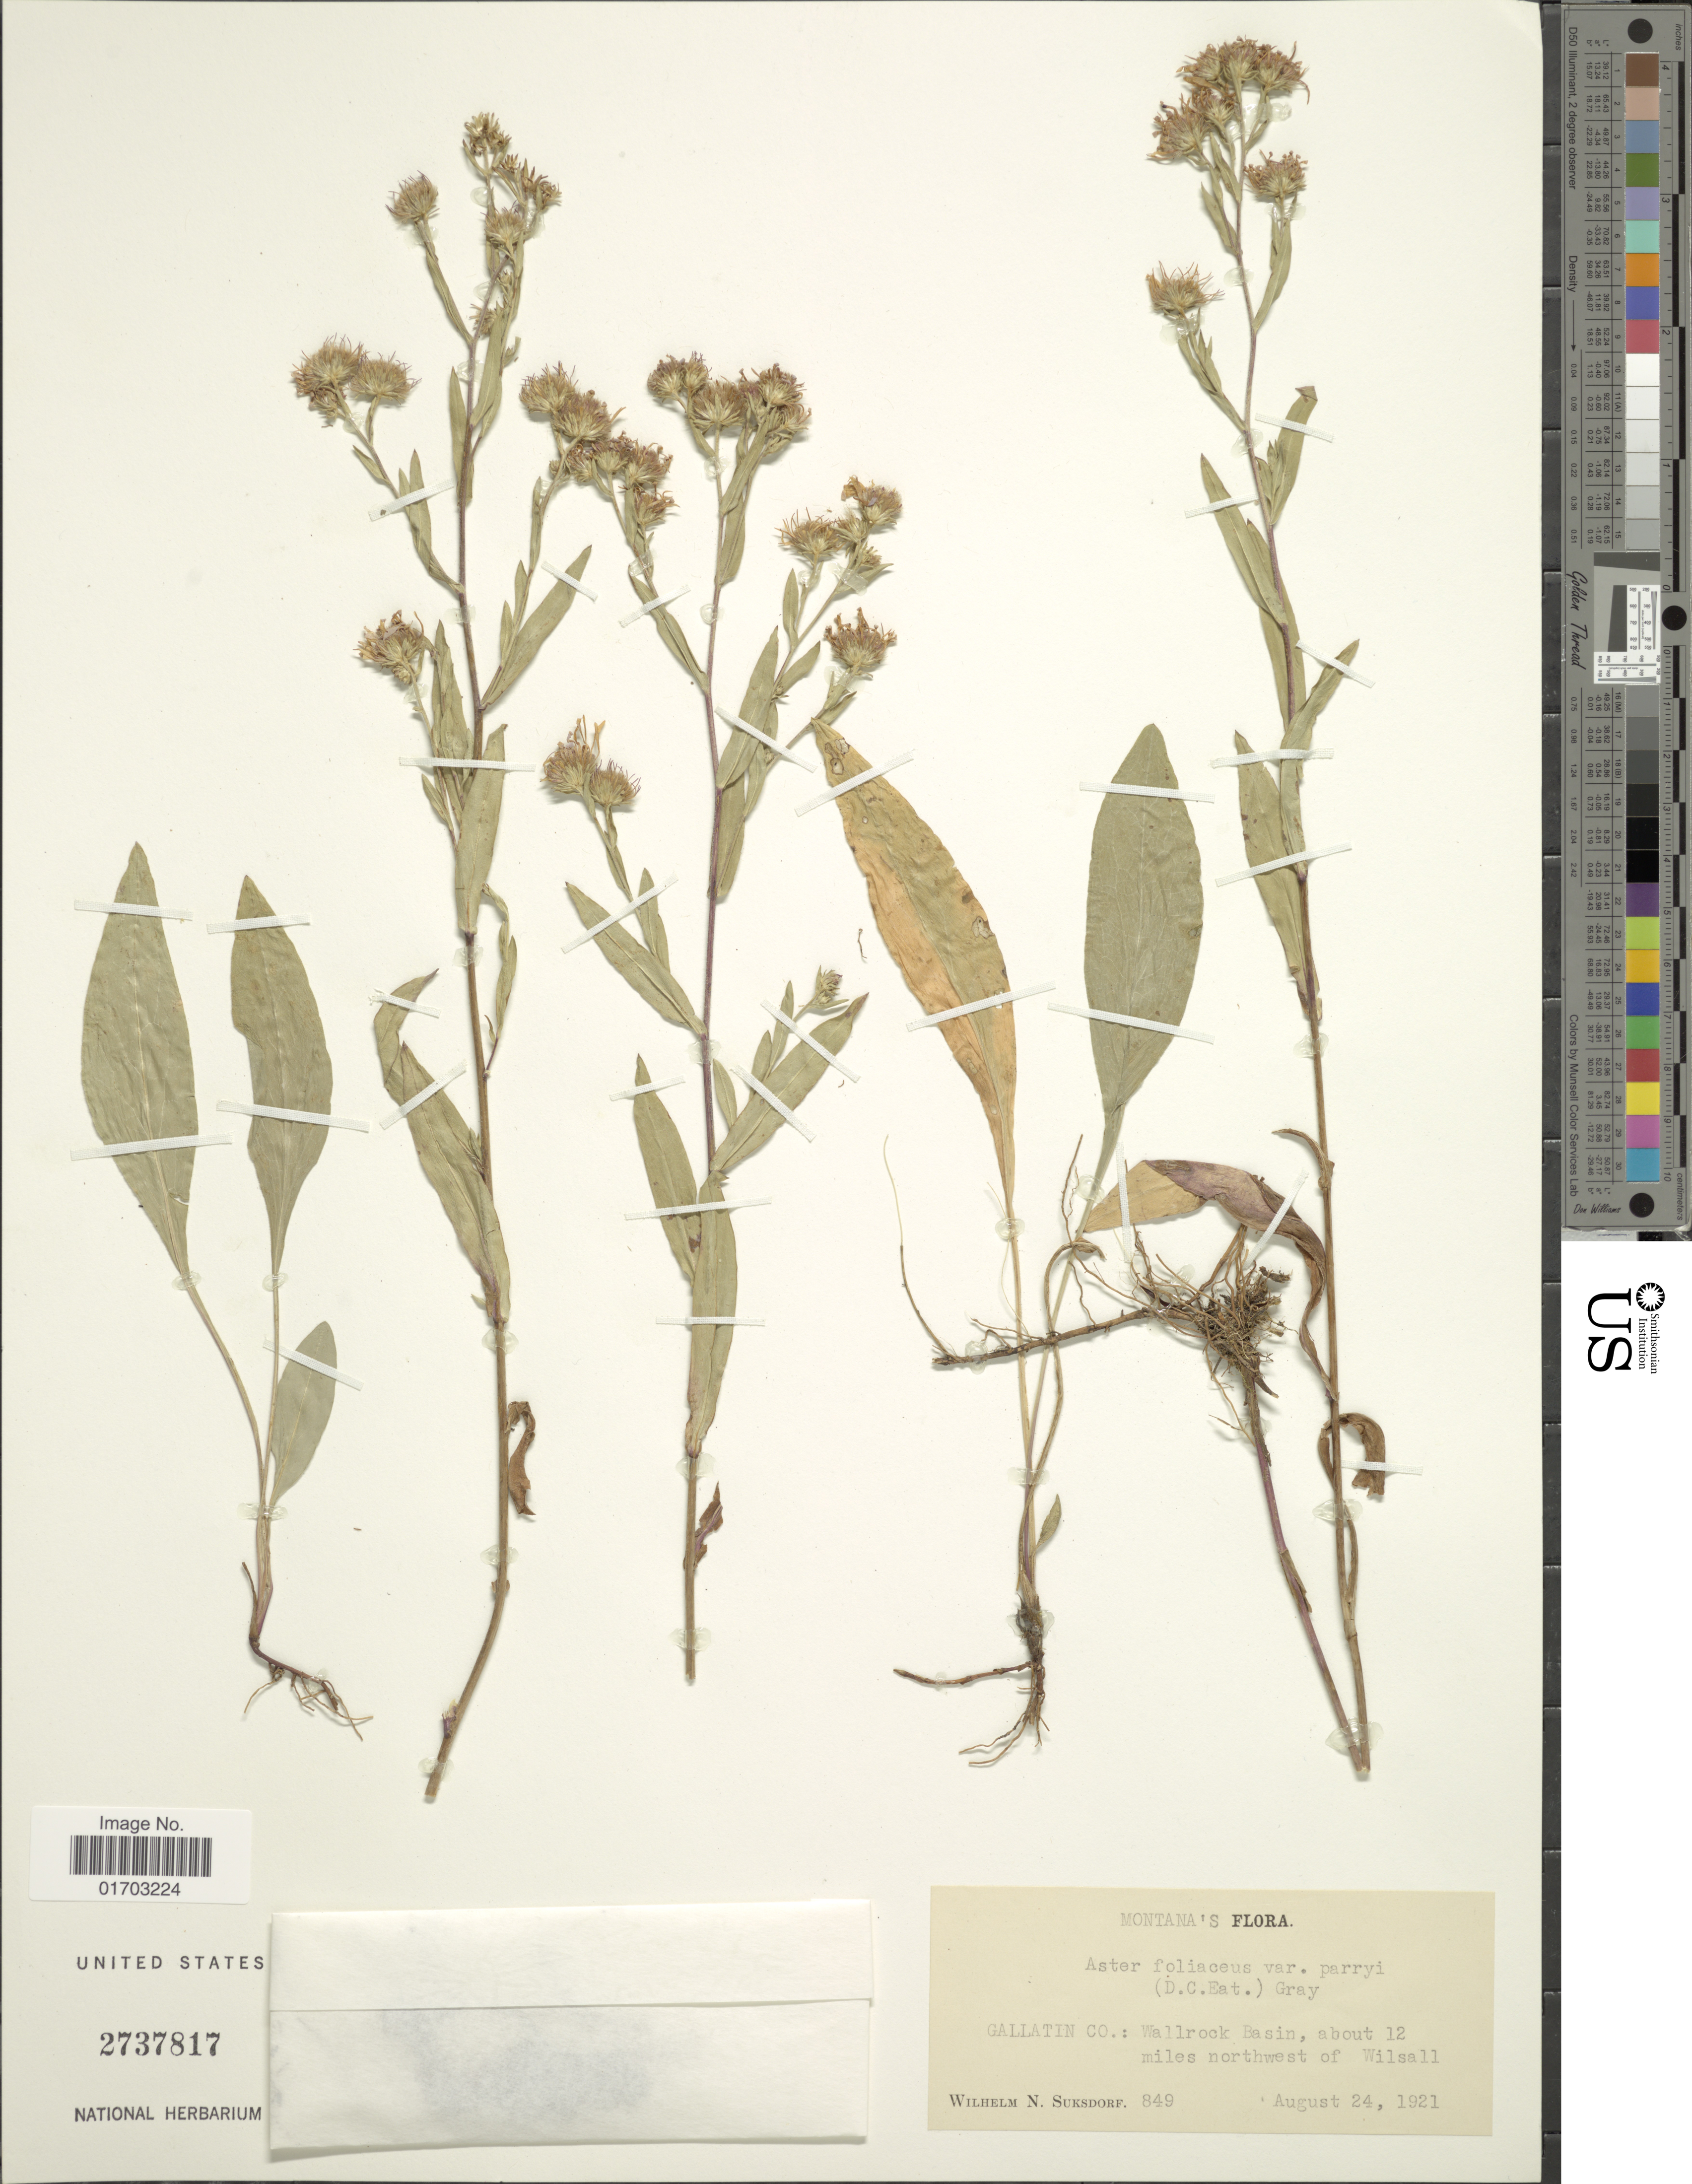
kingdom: Plantae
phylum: Tracheophyta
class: Magnoliopsida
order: Asterales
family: Asteraceae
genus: Symphyotrichum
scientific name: Symphyotrichum subspicatum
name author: (Nees) G.L. Nesom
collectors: W. N. Suksdorf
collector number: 849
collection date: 1921-08-24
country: United States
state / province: Montana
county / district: Gallatin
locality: Wallrock Basin, about 12 miles NW of Wilsall.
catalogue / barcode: US 2737817